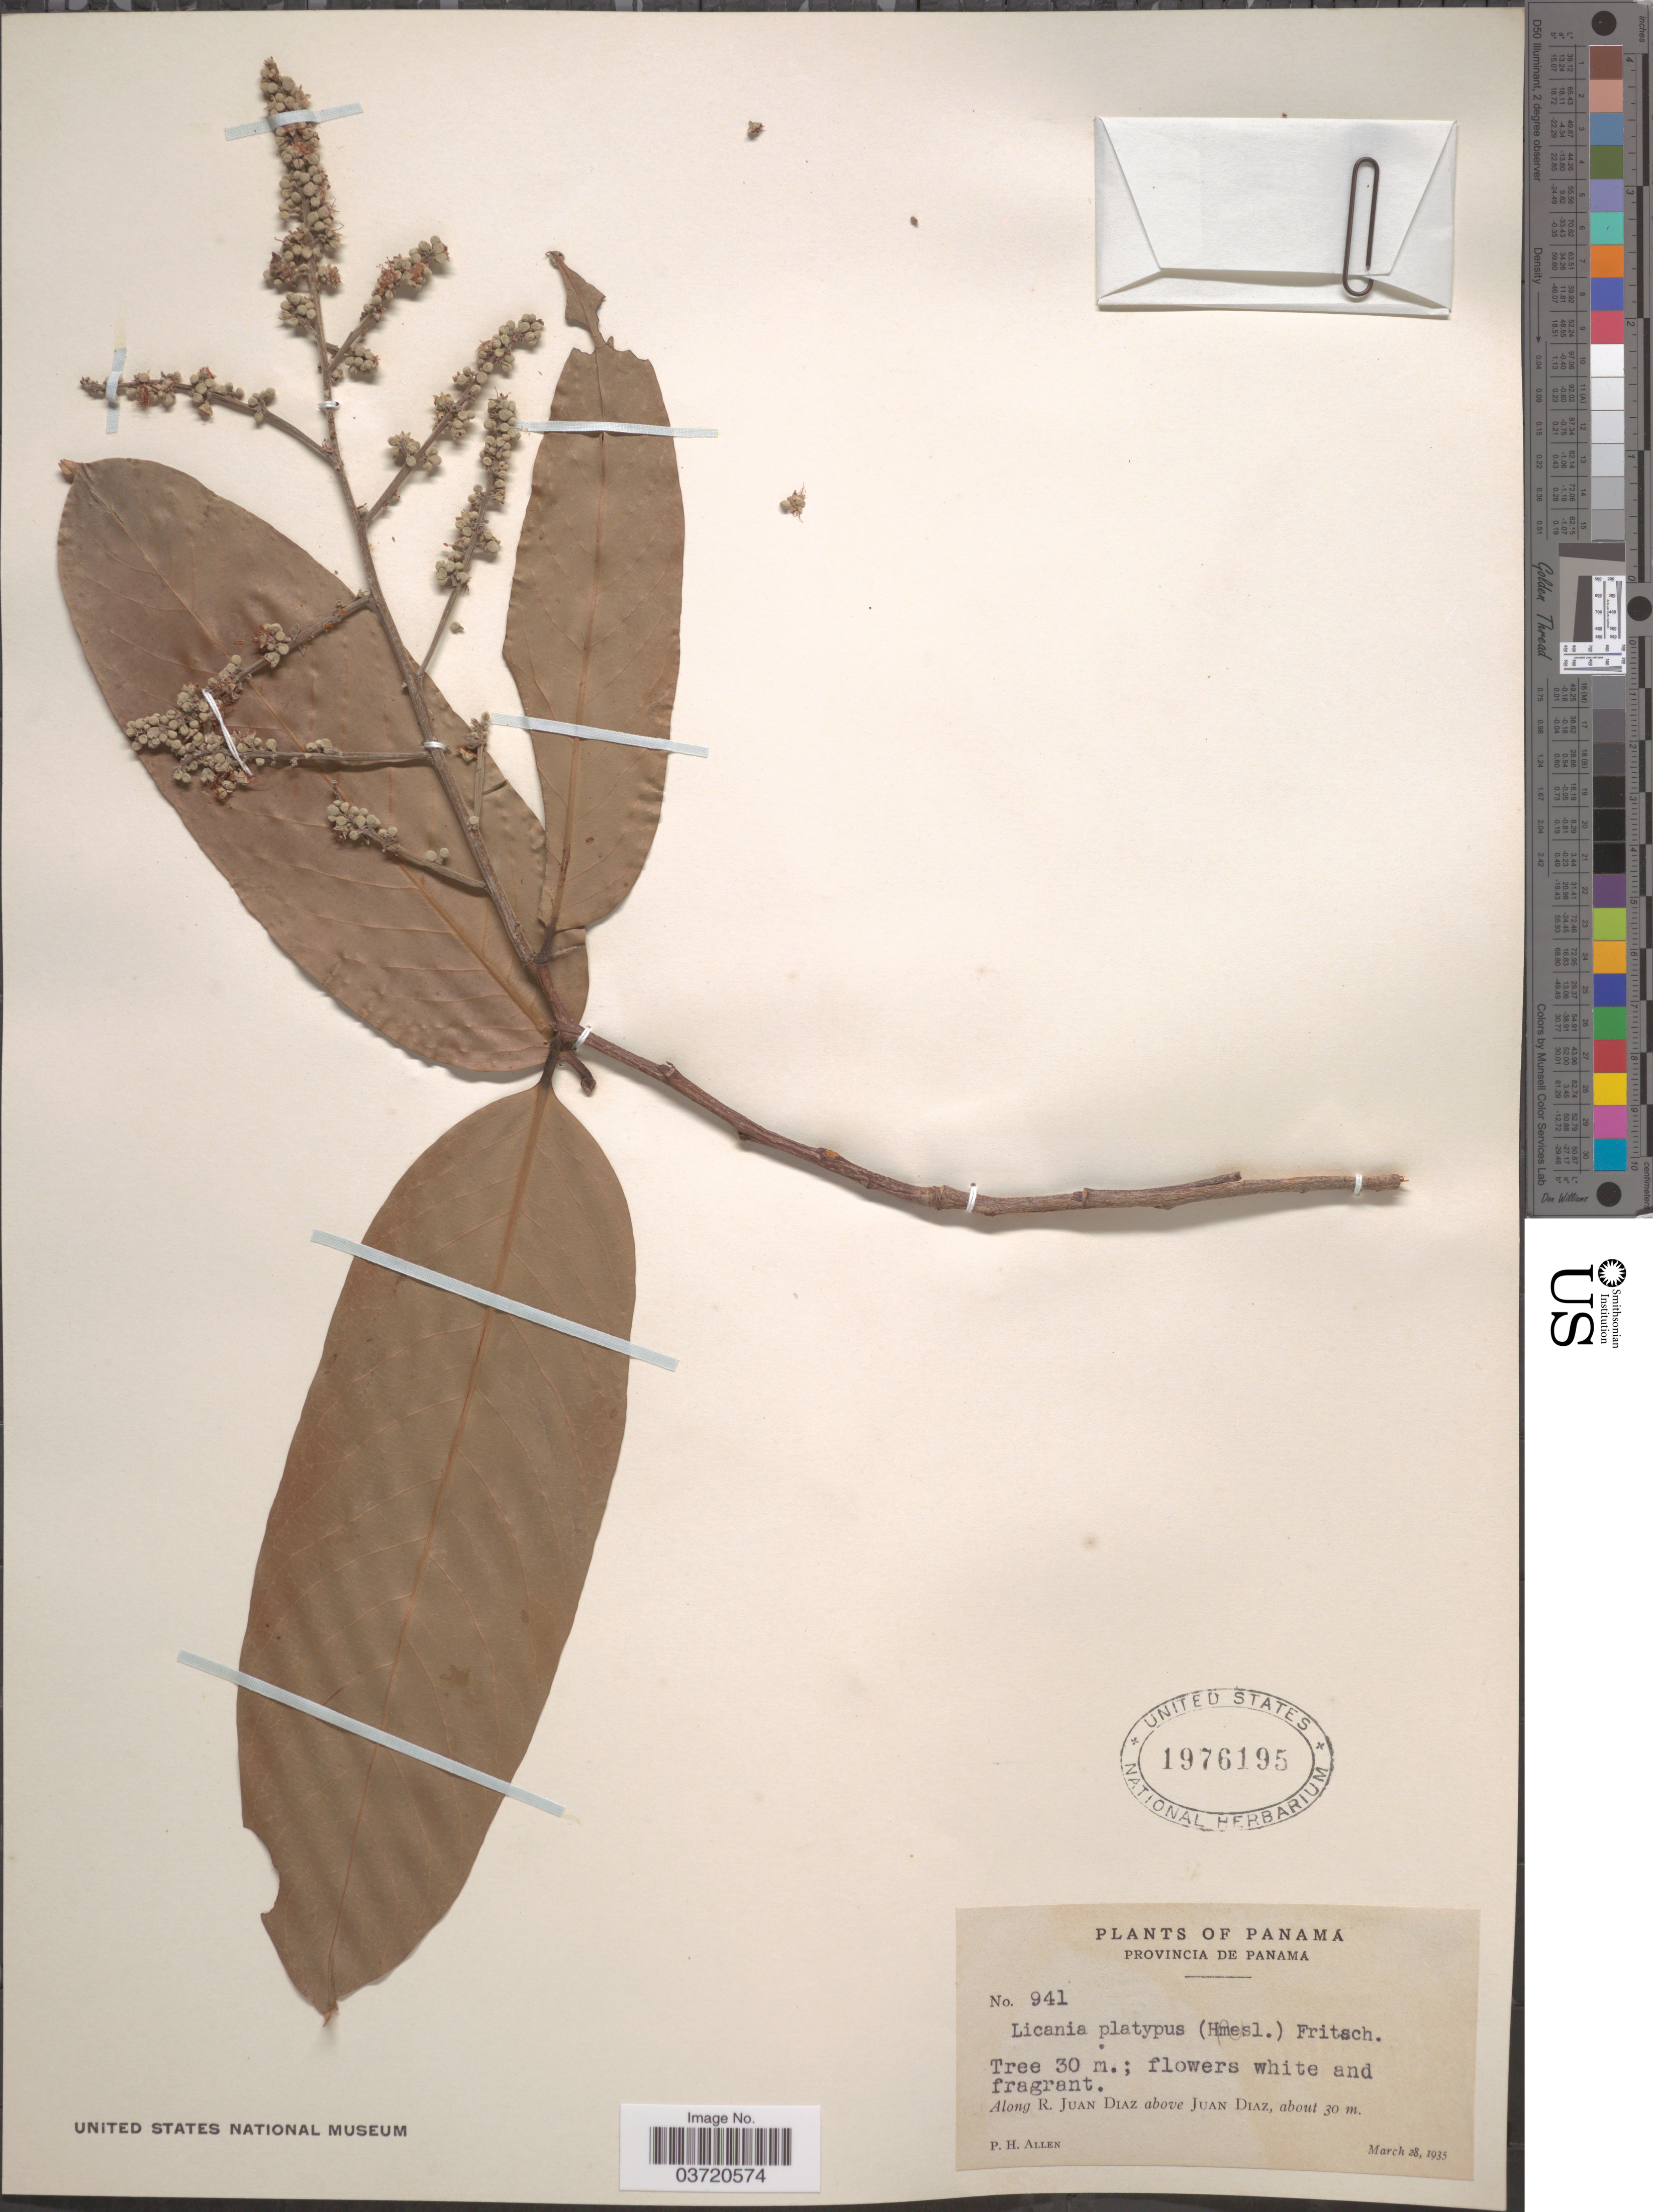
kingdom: Plantae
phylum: Tracheophyta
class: Magnoliopsida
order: Malpighiales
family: Chrysobalanaceae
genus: Moquilea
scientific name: Moquilea platypus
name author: Hemsl.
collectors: P. H. Allen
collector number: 941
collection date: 1935-03-28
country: Panama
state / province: Panamá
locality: Along R. Juan Diaz above Juan Diaz.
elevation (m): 30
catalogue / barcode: US 1976195